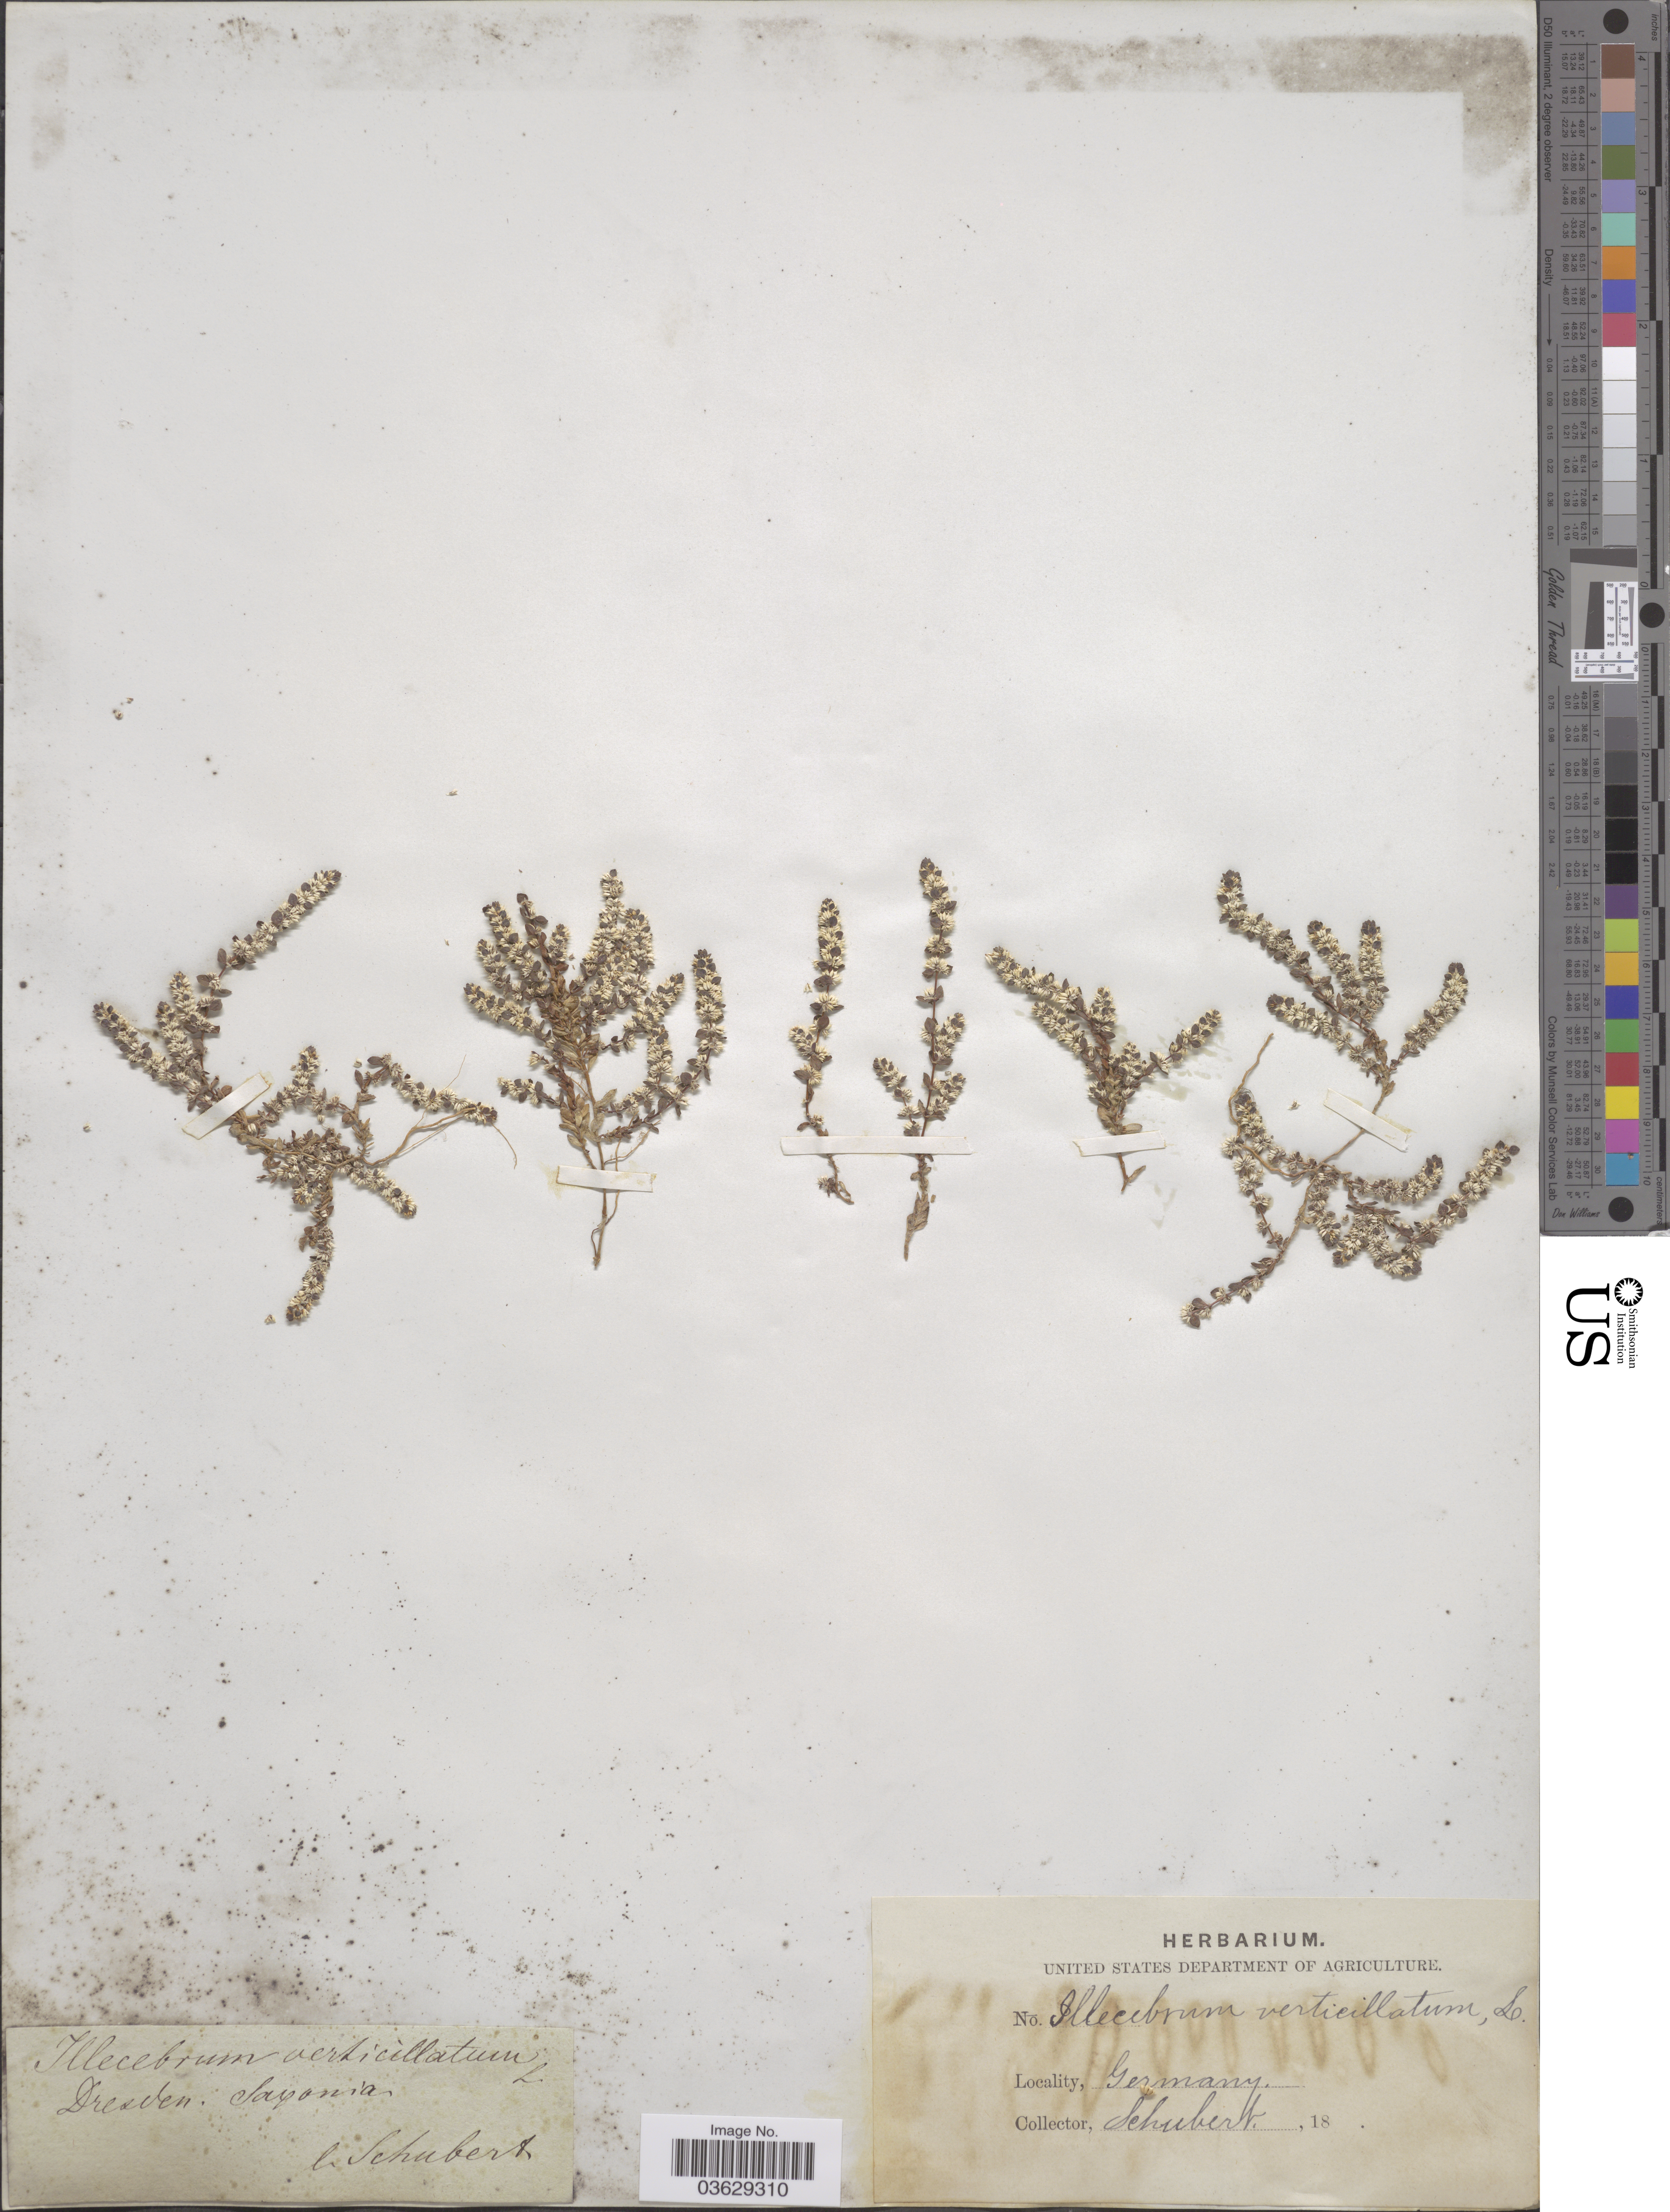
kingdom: Plantae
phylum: Tracheophyta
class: Magnoliopsida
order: Caryophyllales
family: Caryophyllaceae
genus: Illecebrum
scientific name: Illecebrum verticillatum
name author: L.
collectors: -. Schubert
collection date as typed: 18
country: Germany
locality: Dresden. Saxonia.